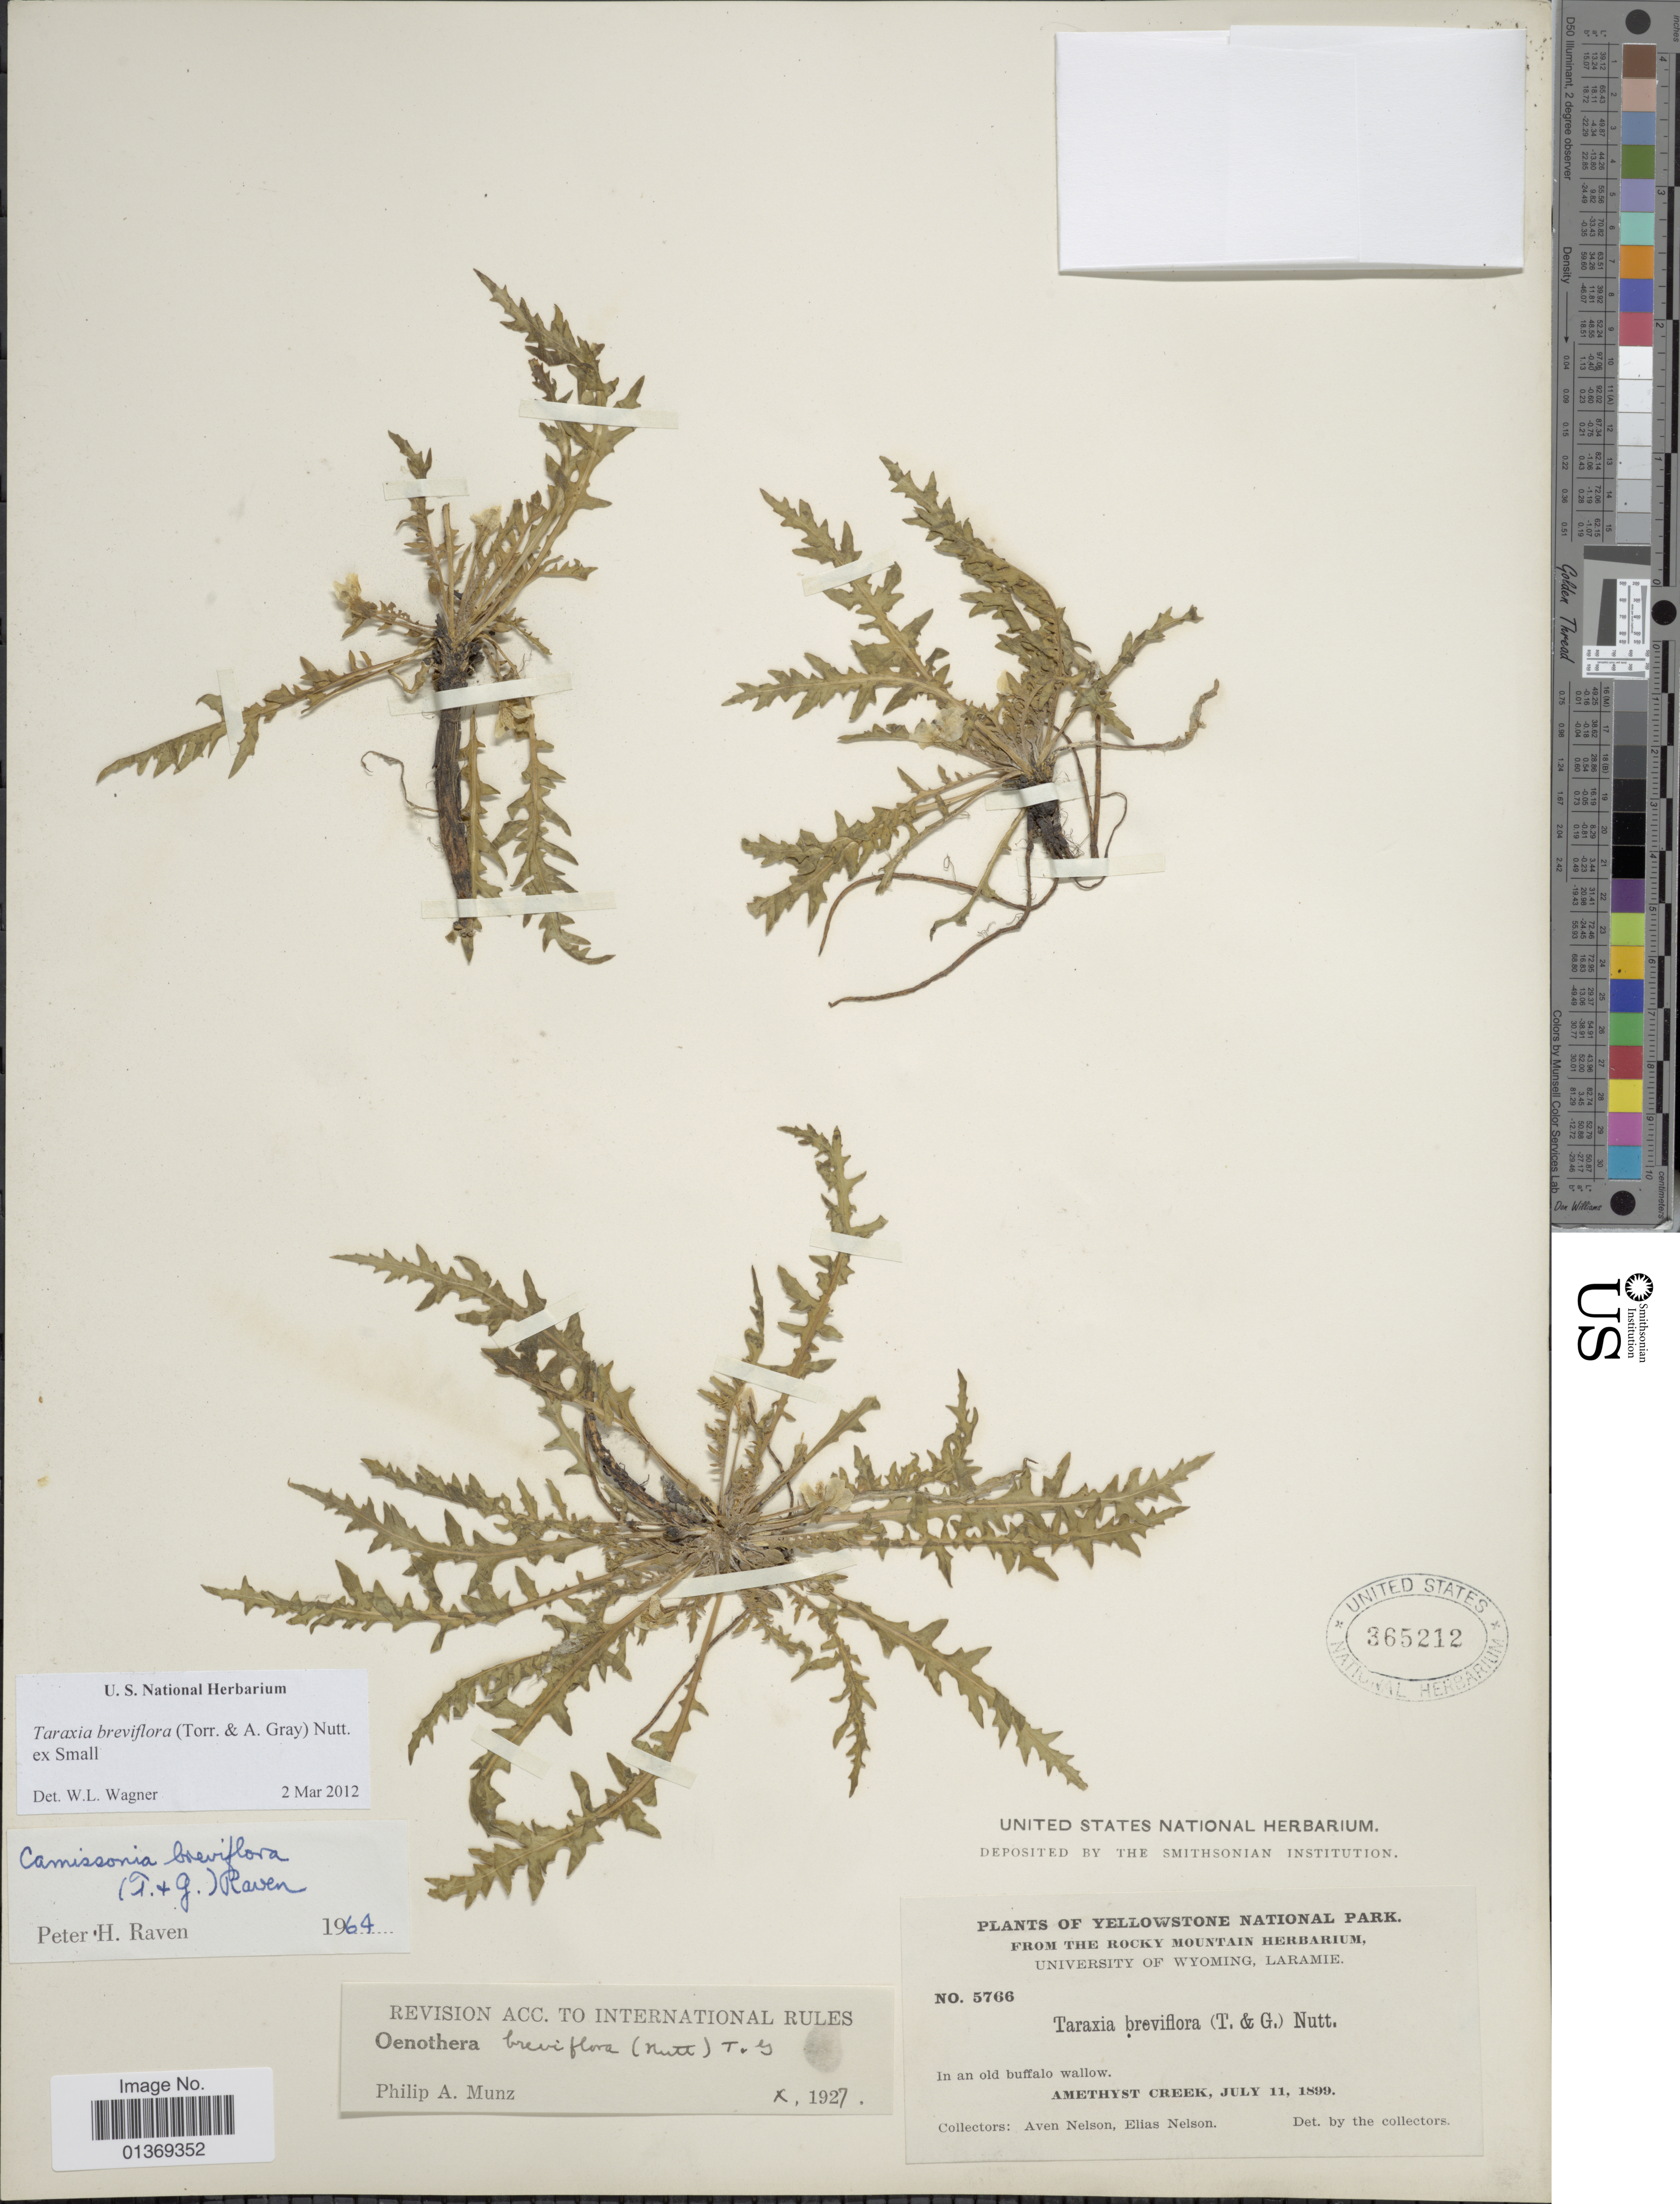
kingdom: Plantae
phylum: Tracheophyta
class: Magnoliopsida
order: Myrtales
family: Onagraceae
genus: Taraxia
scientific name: Taraxia breviflora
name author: (Torr. & A. Gray) Nutt. ex Small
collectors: A. Nelson & E. Nelson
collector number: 5766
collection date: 1899-07-11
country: United States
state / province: Wyoming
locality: Yellowstone National Park, Amethyst Creek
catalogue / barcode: US 365212